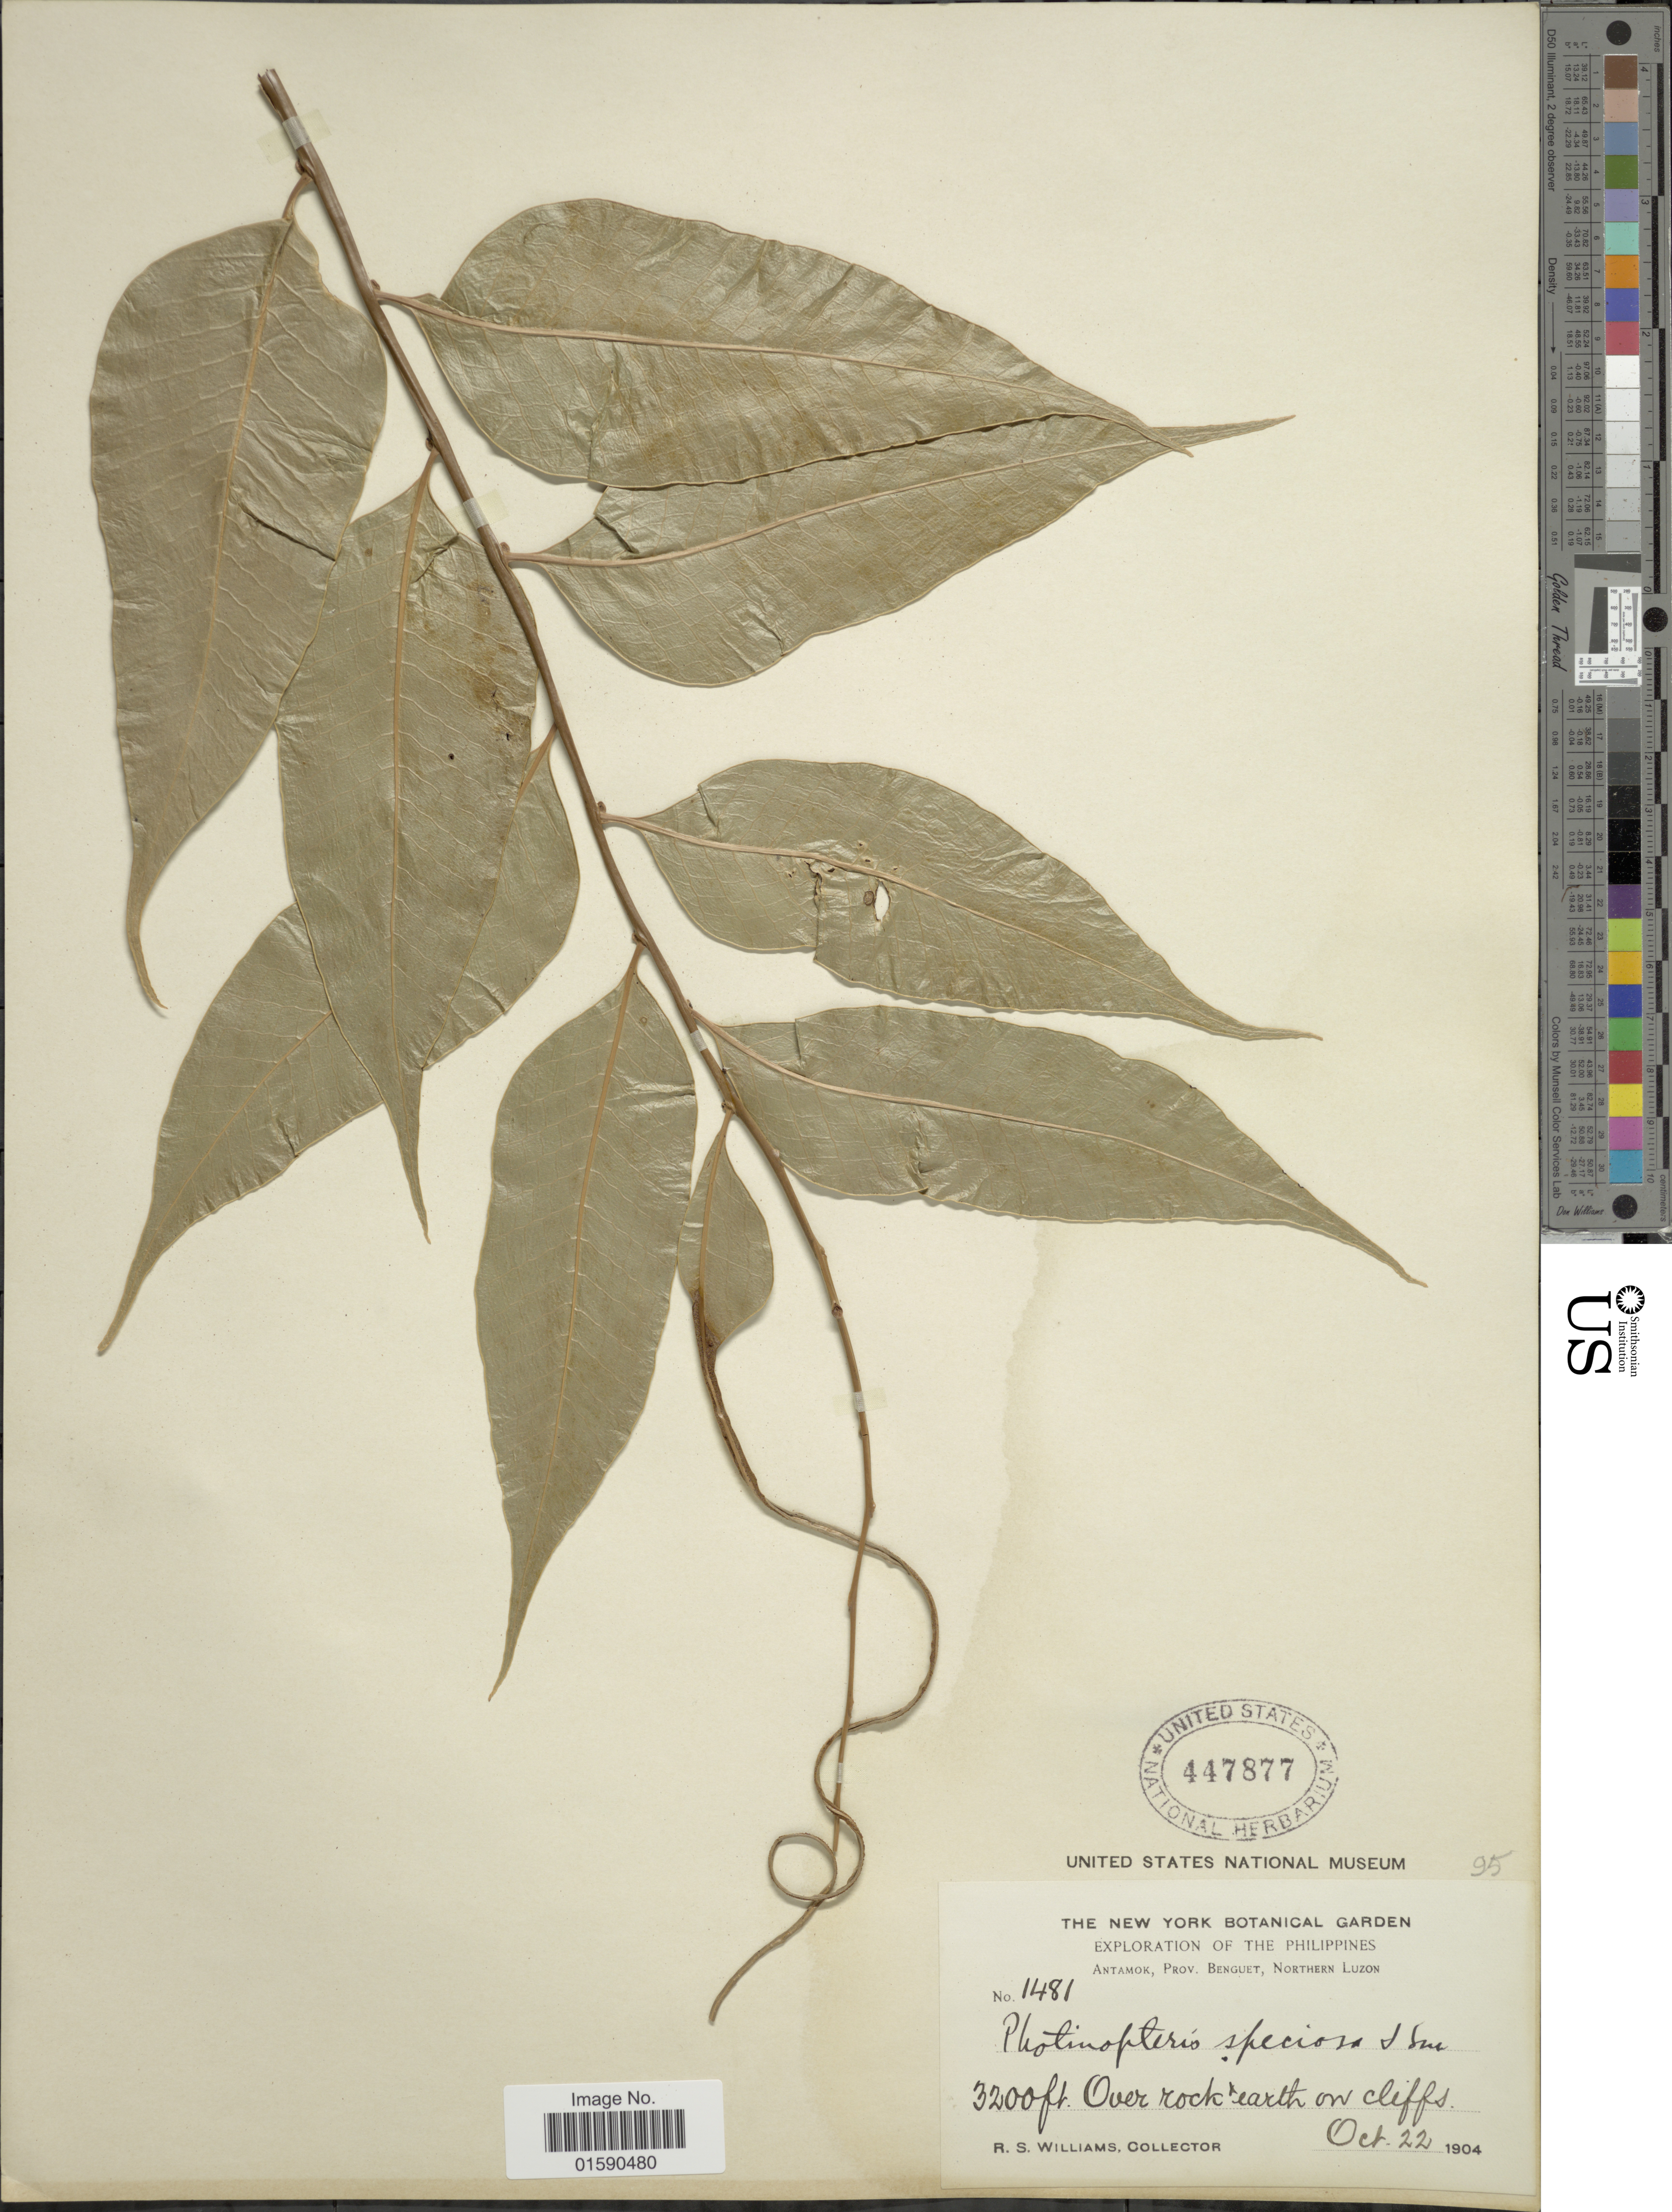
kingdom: Plantae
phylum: Tracheophyta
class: Polypodiopsida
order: Polypodiales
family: Polypodiaceae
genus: Aglaomorpha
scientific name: Aglaomorpha speciosa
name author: (Blume) M.C. Roos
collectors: R. S. Williams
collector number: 1481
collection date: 1904-10-22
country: Philippines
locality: Antamok, Prpv. Benguet, Northern Luzon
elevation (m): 975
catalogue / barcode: US 447877